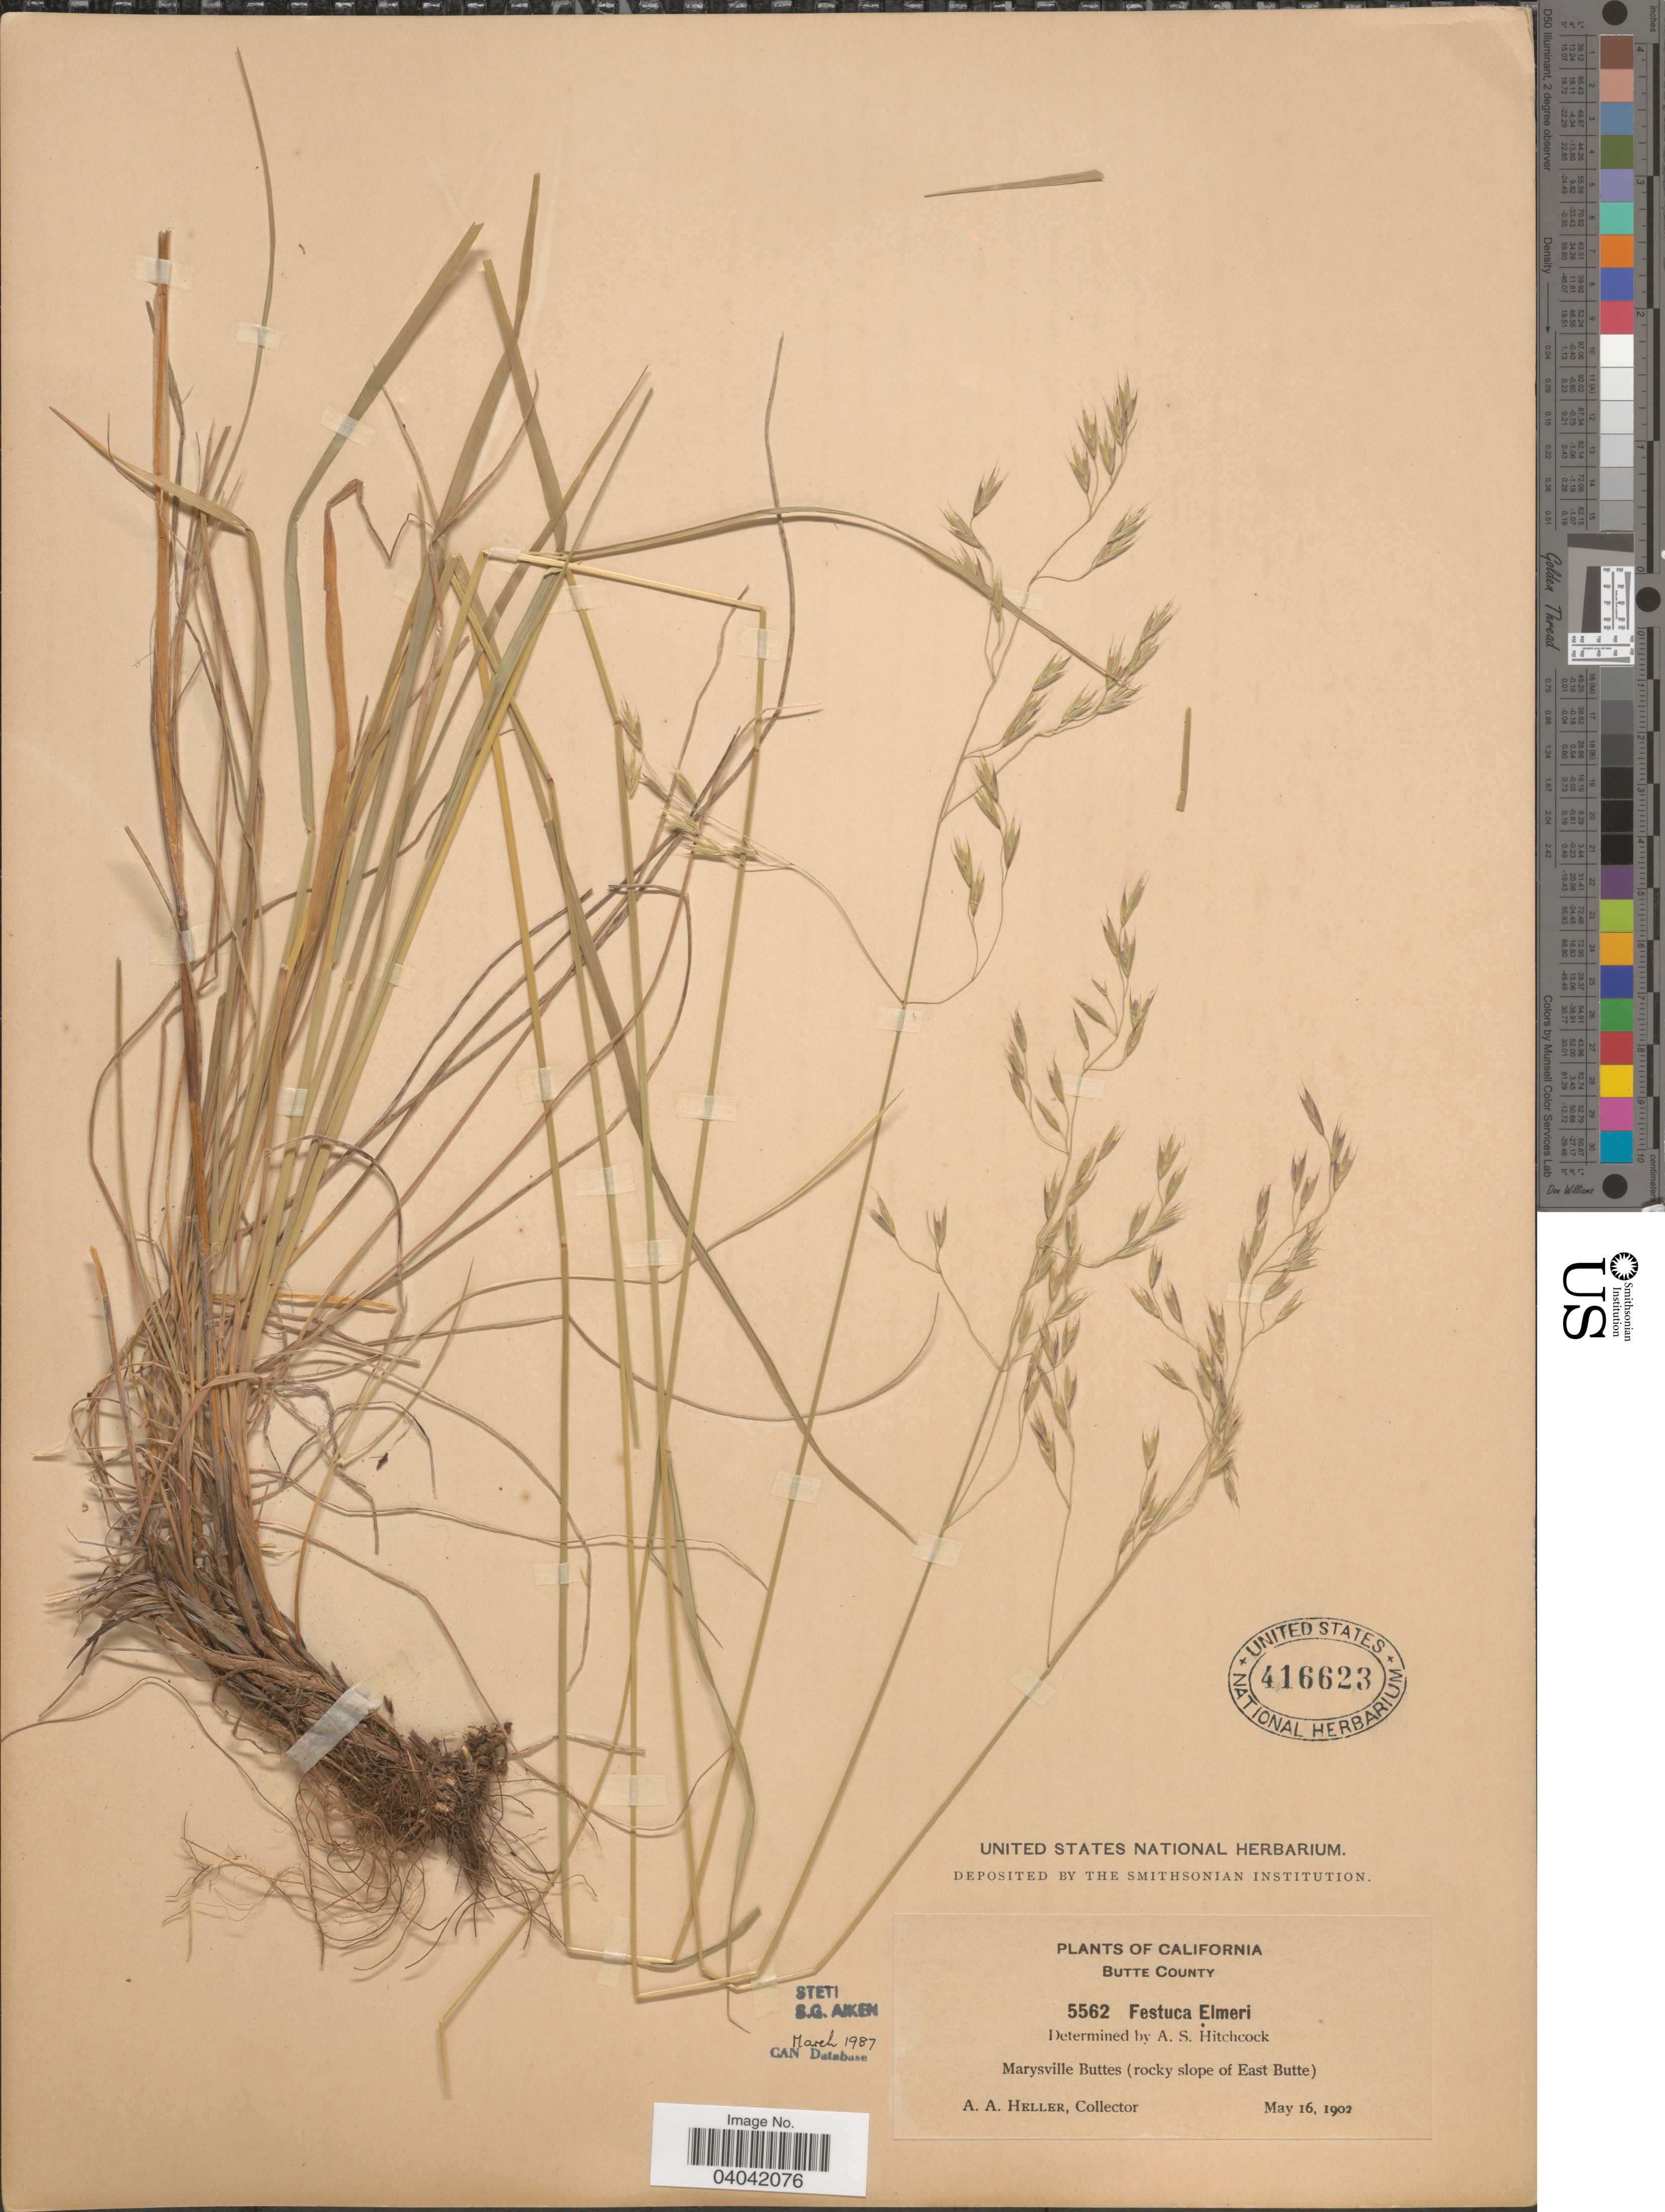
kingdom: Plantae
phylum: Tracheophyta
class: Liliopsida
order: Poales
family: Poaceae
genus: Festuca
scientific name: Festuca elmeri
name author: Scribn. & Merr.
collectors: A. A. Heller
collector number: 5562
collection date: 1902-05-16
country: United States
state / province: California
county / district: Butte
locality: Butte County. Marysville Buttes (rocky slope of East Butte).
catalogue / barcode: US 416623